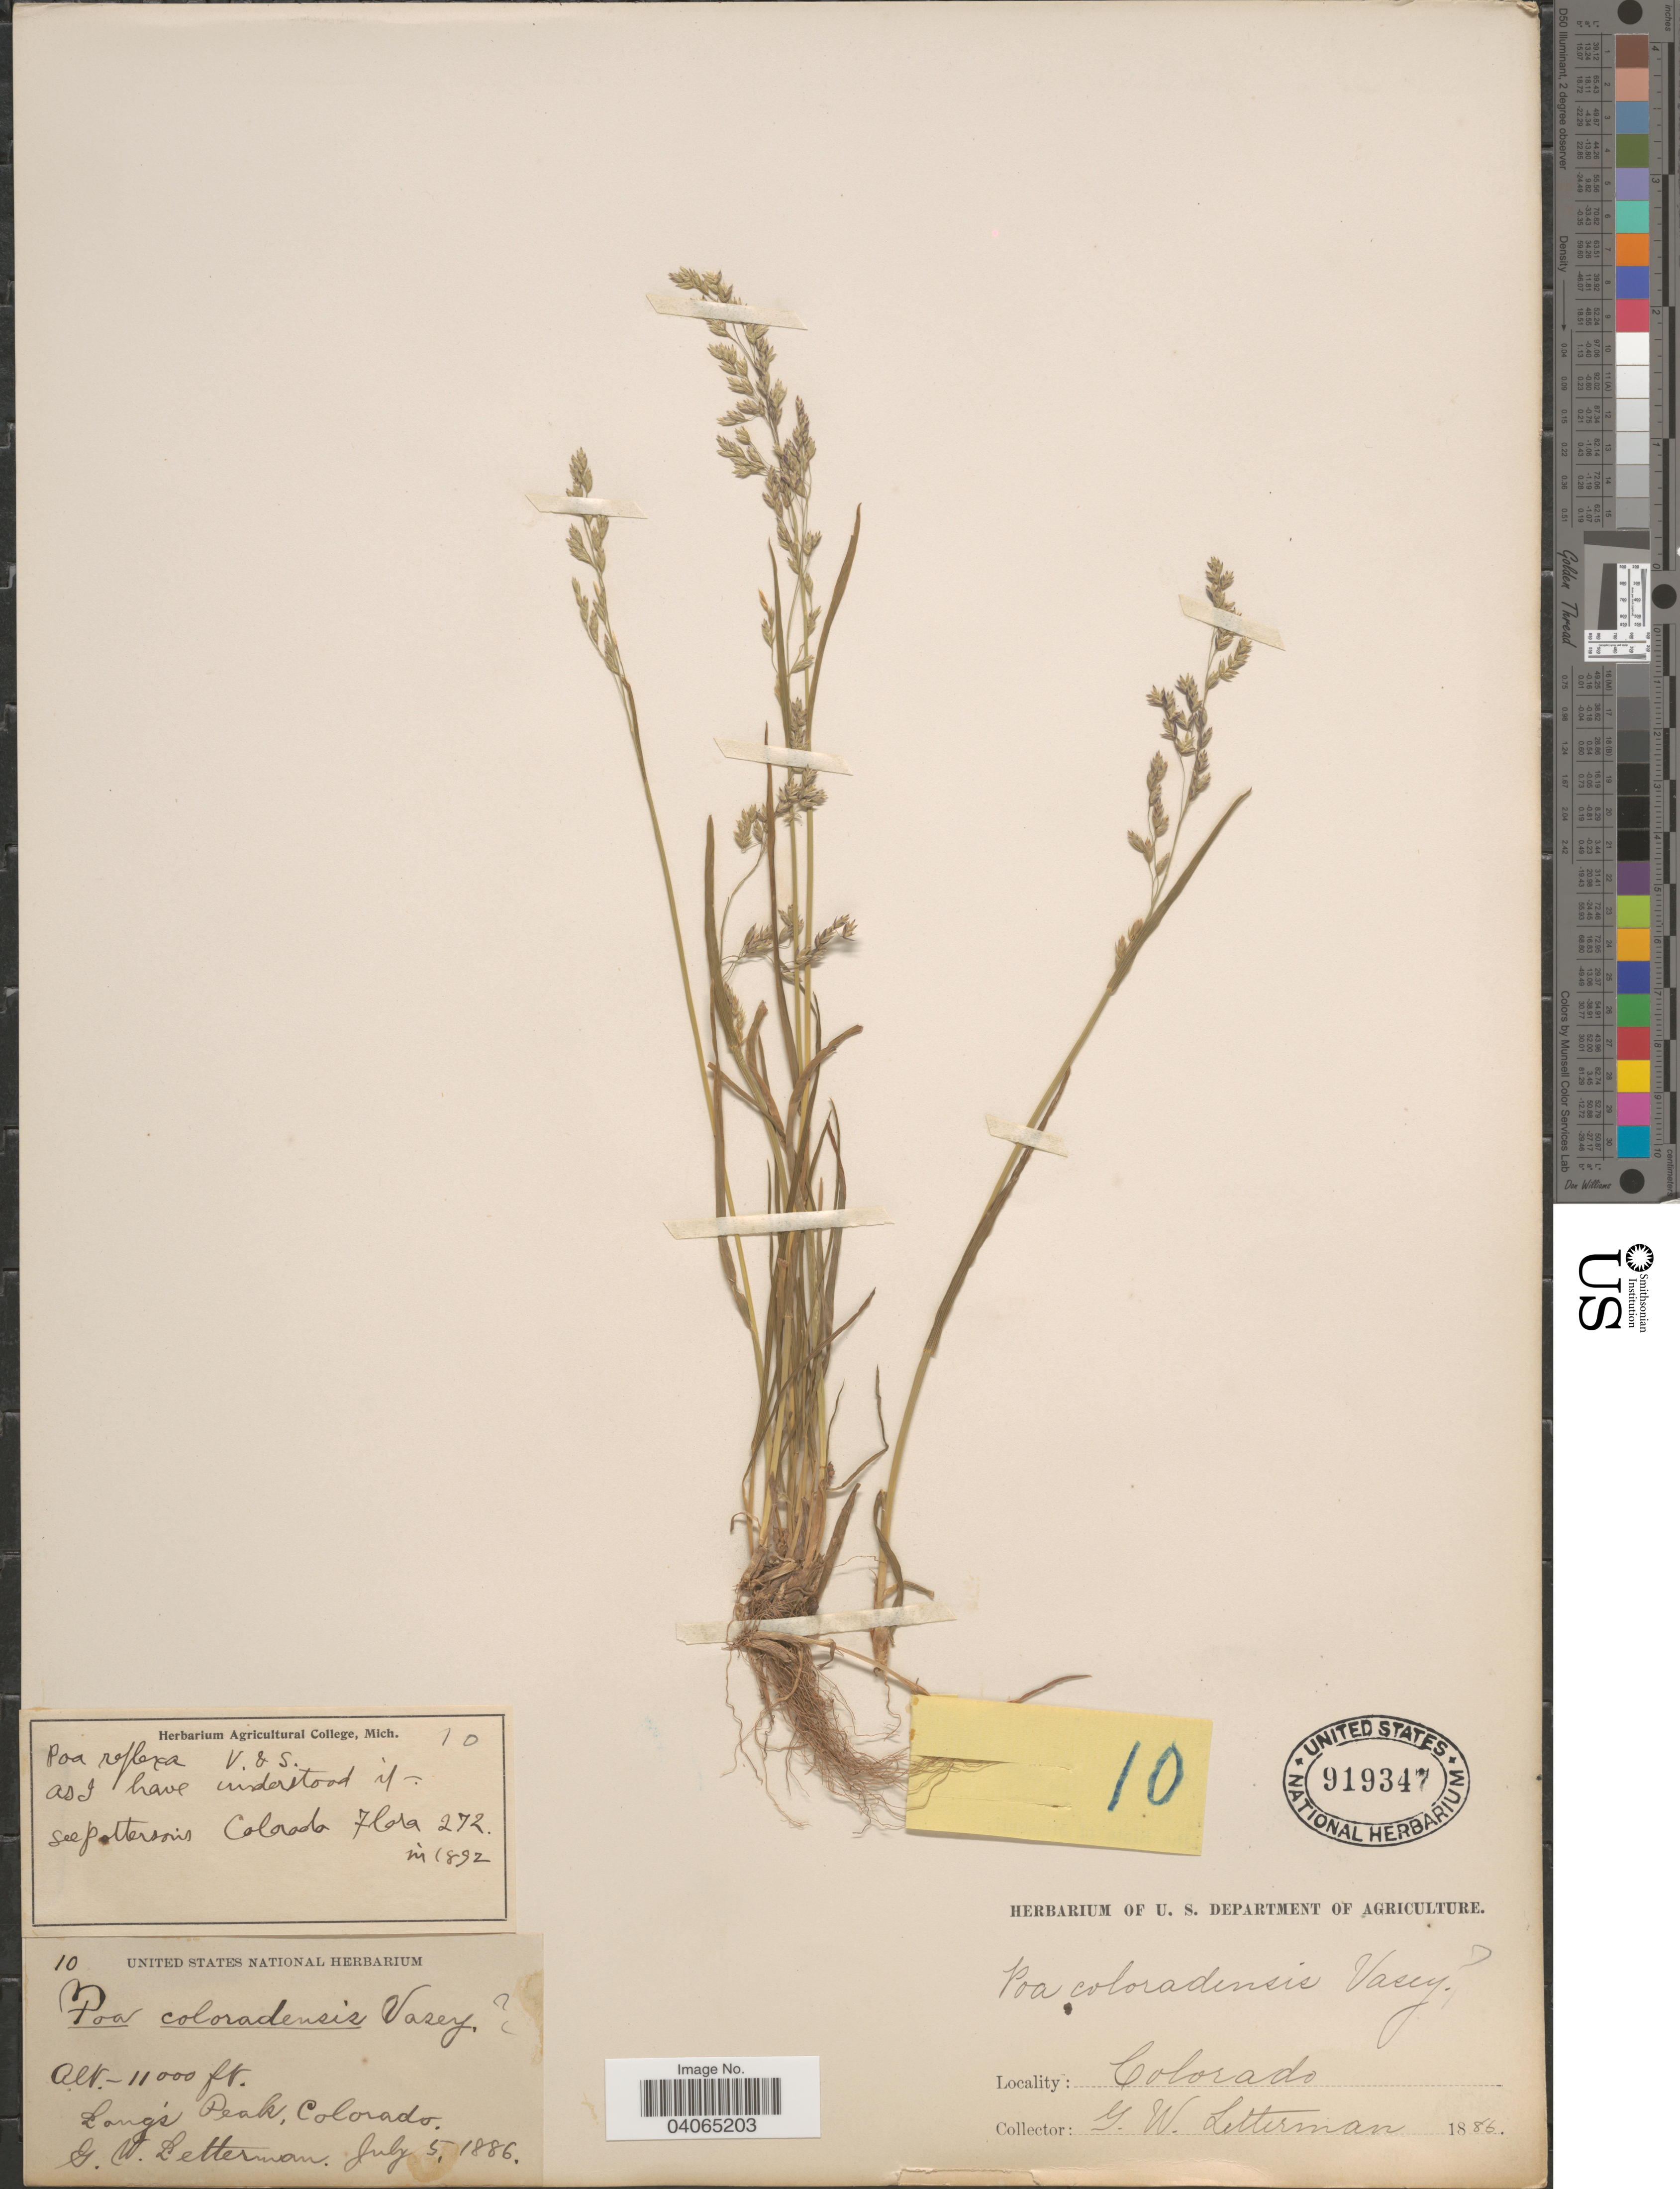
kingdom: Plantae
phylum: Tracheophyta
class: Liliopsida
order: Poales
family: Poaceae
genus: Poa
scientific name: Poa reflexa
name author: Vasey & Scribn.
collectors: G. W. Letterman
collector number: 10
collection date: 1886-07-05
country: United States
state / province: Colorado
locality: Long's Peak.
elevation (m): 3353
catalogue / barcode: US 919347